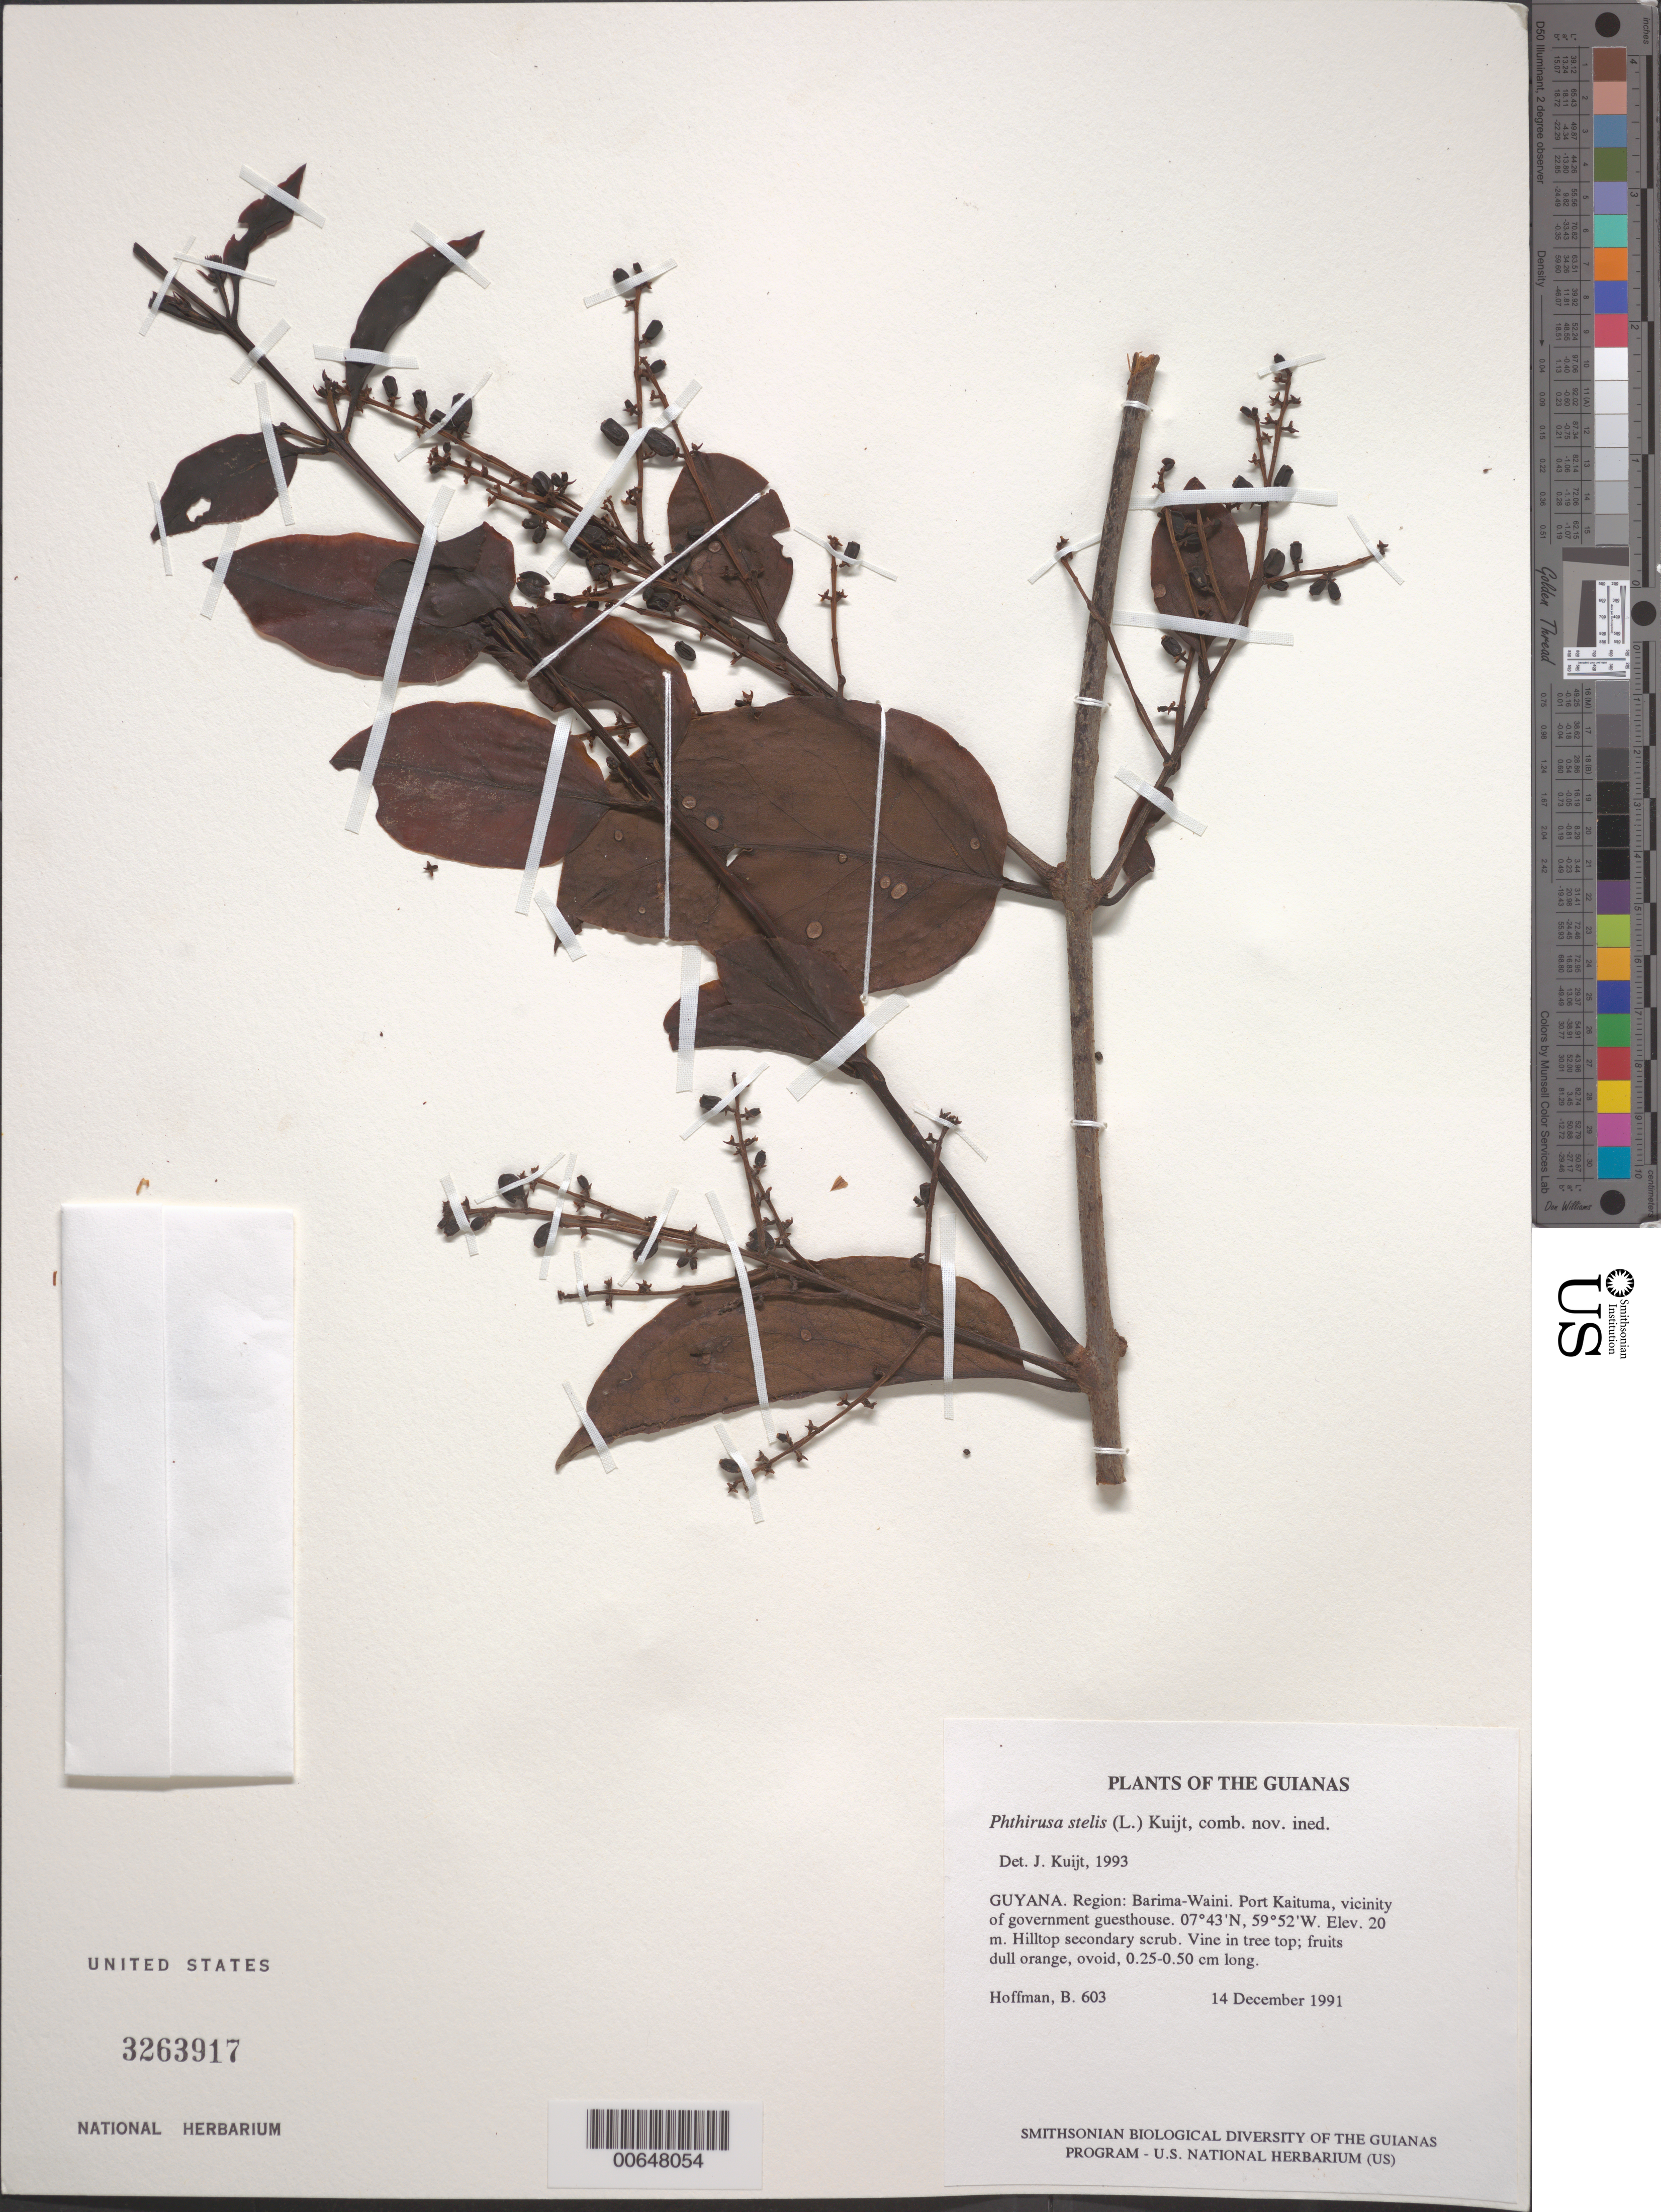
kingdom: Plantae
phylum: Tracheophyta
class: Magnoliopsida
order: Santalales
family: Loranthaceae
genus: Phthirusa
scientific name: Phthirusa stelis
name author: (L.) Kuijt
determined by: Kuijt, Job, (CANADA)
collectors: B. Hoffman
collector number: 603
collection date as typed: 14 December 1991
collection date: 1991-12-14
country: Guyana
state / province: Barima-Waini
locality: Port Kaituma, vicinity of government guesthouse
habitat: Hilltop secondary scrub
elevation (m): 20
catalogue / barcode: US 3263917